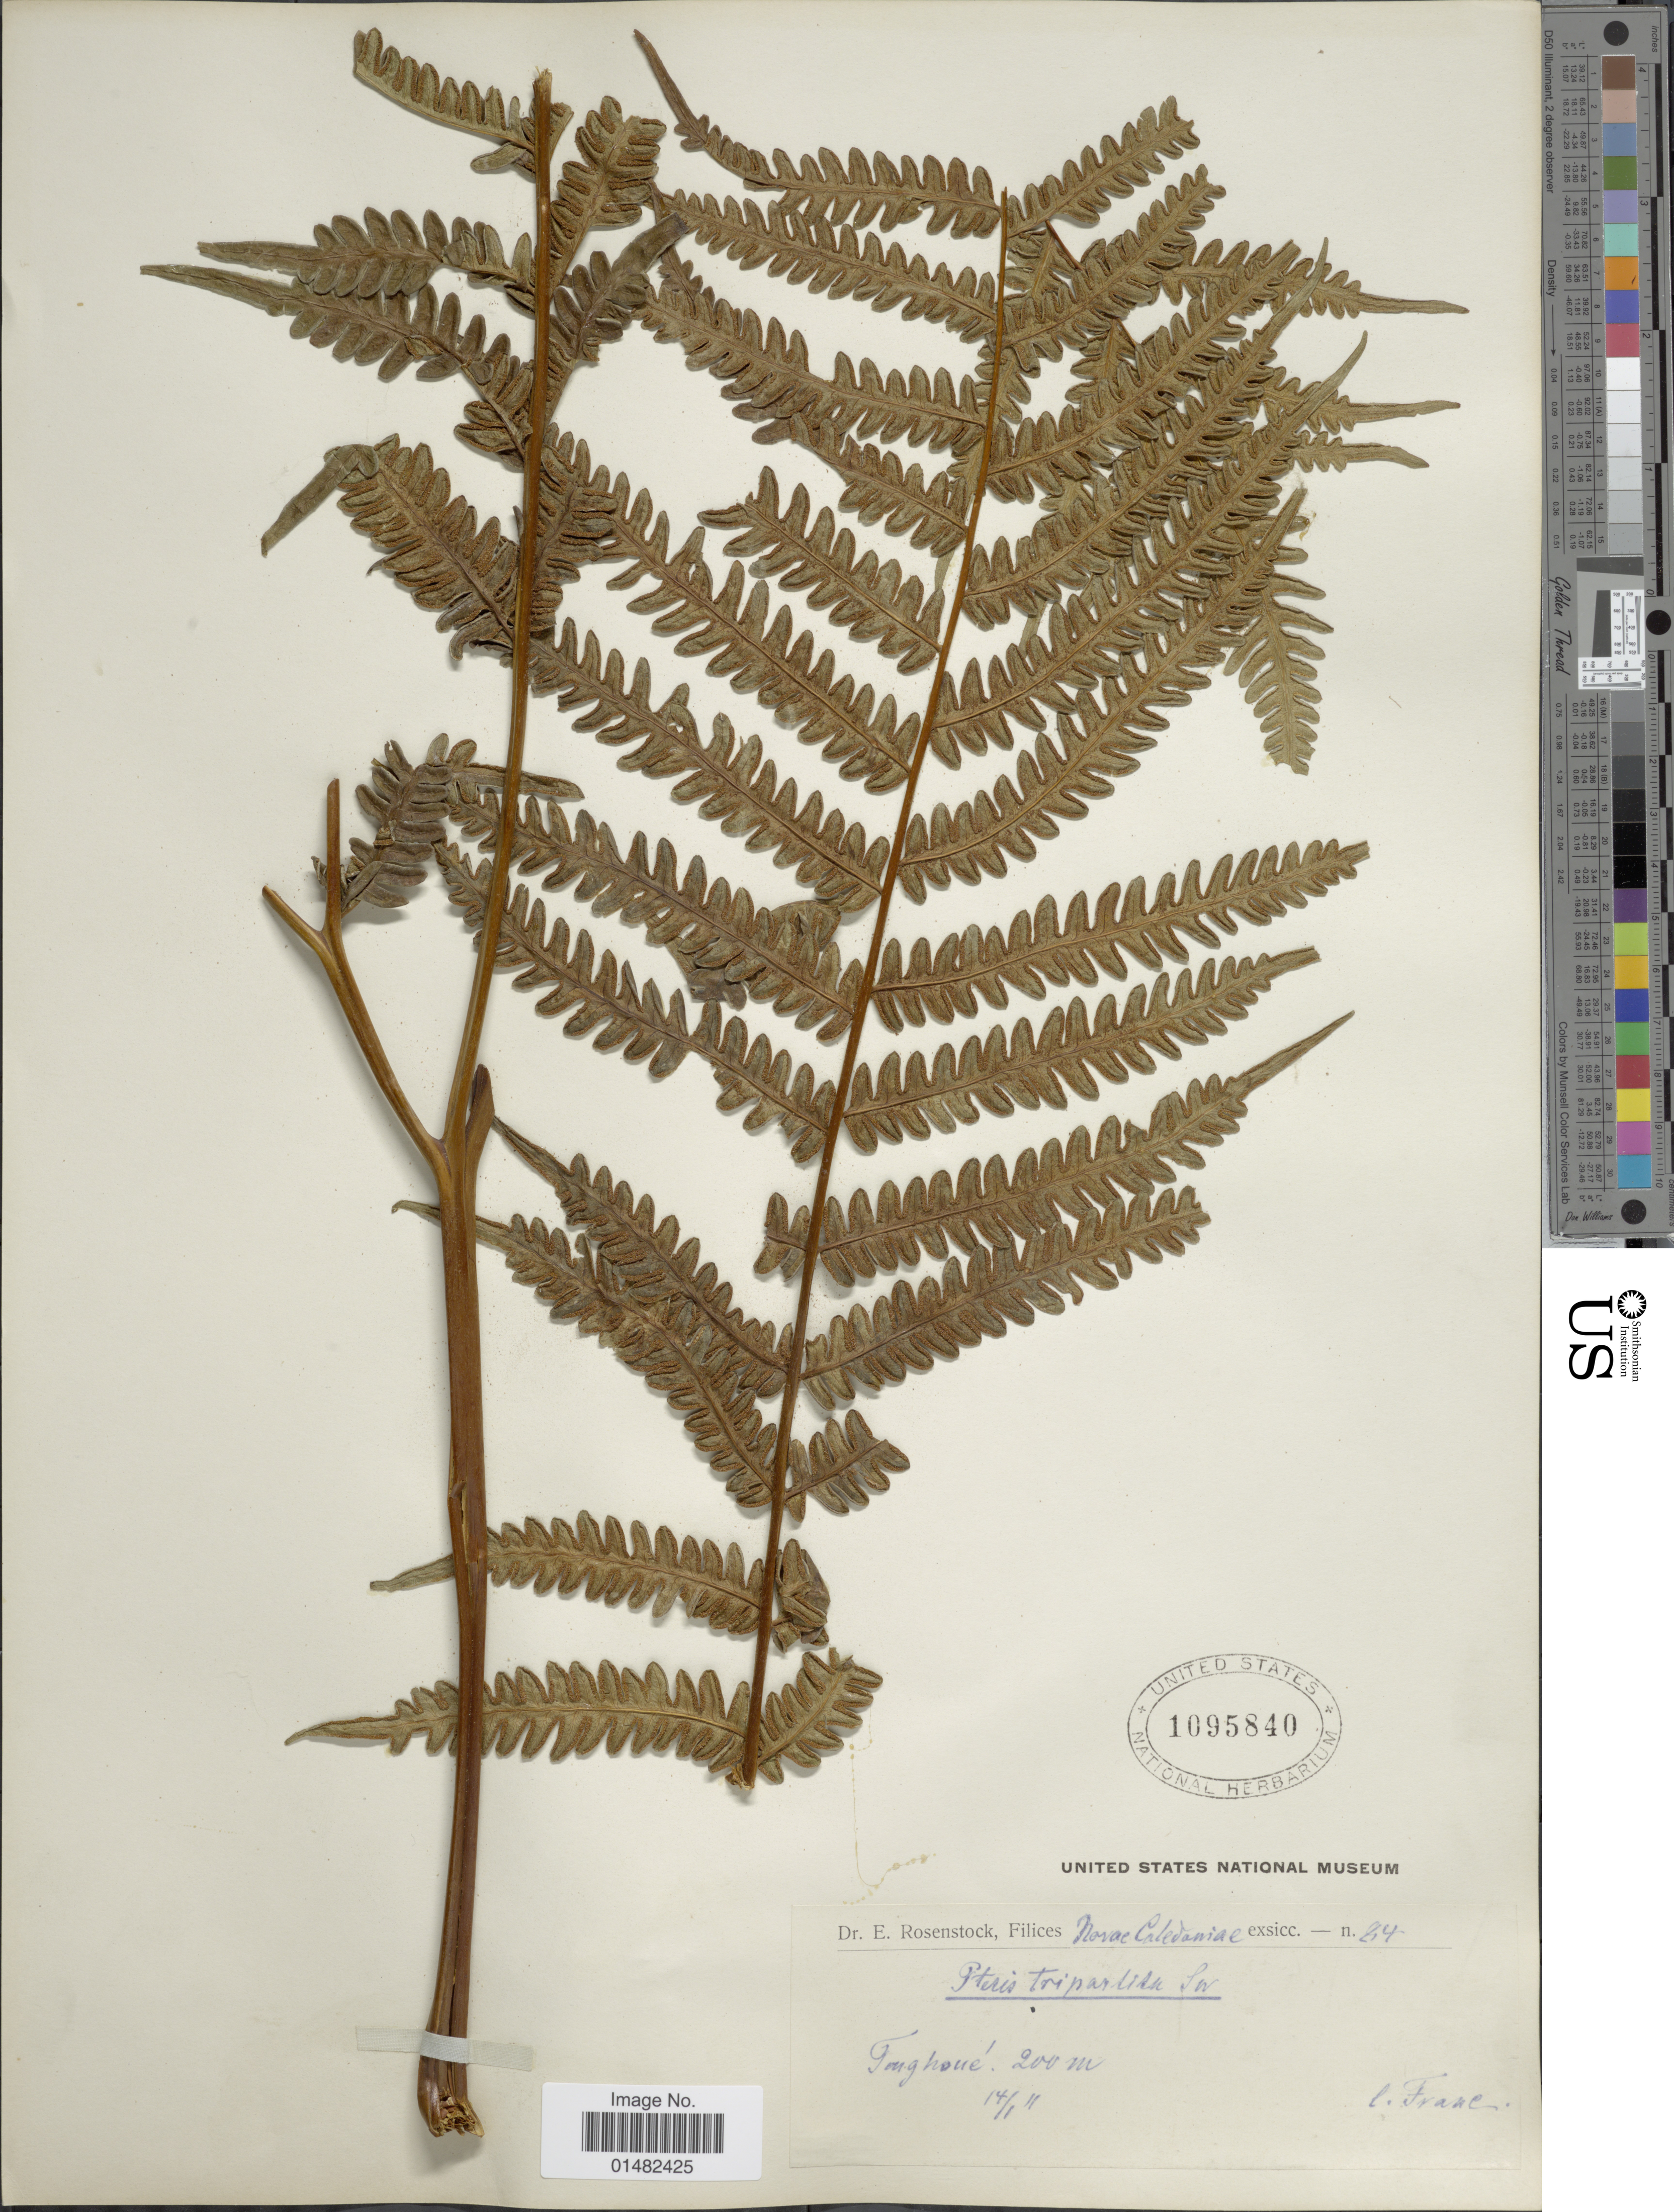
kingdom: Plantae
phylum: Tracheophyta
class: Polypodiopsida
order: Polypodiales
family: Pteridaceae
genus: Pteris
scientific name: Pteris tripartita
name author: Sw.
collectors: Franc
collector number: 24*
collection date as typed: Transcribed d/m/y: 14/1/11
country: New Caledonia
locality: Tonghoué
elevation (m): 200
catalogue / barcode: US 1095840